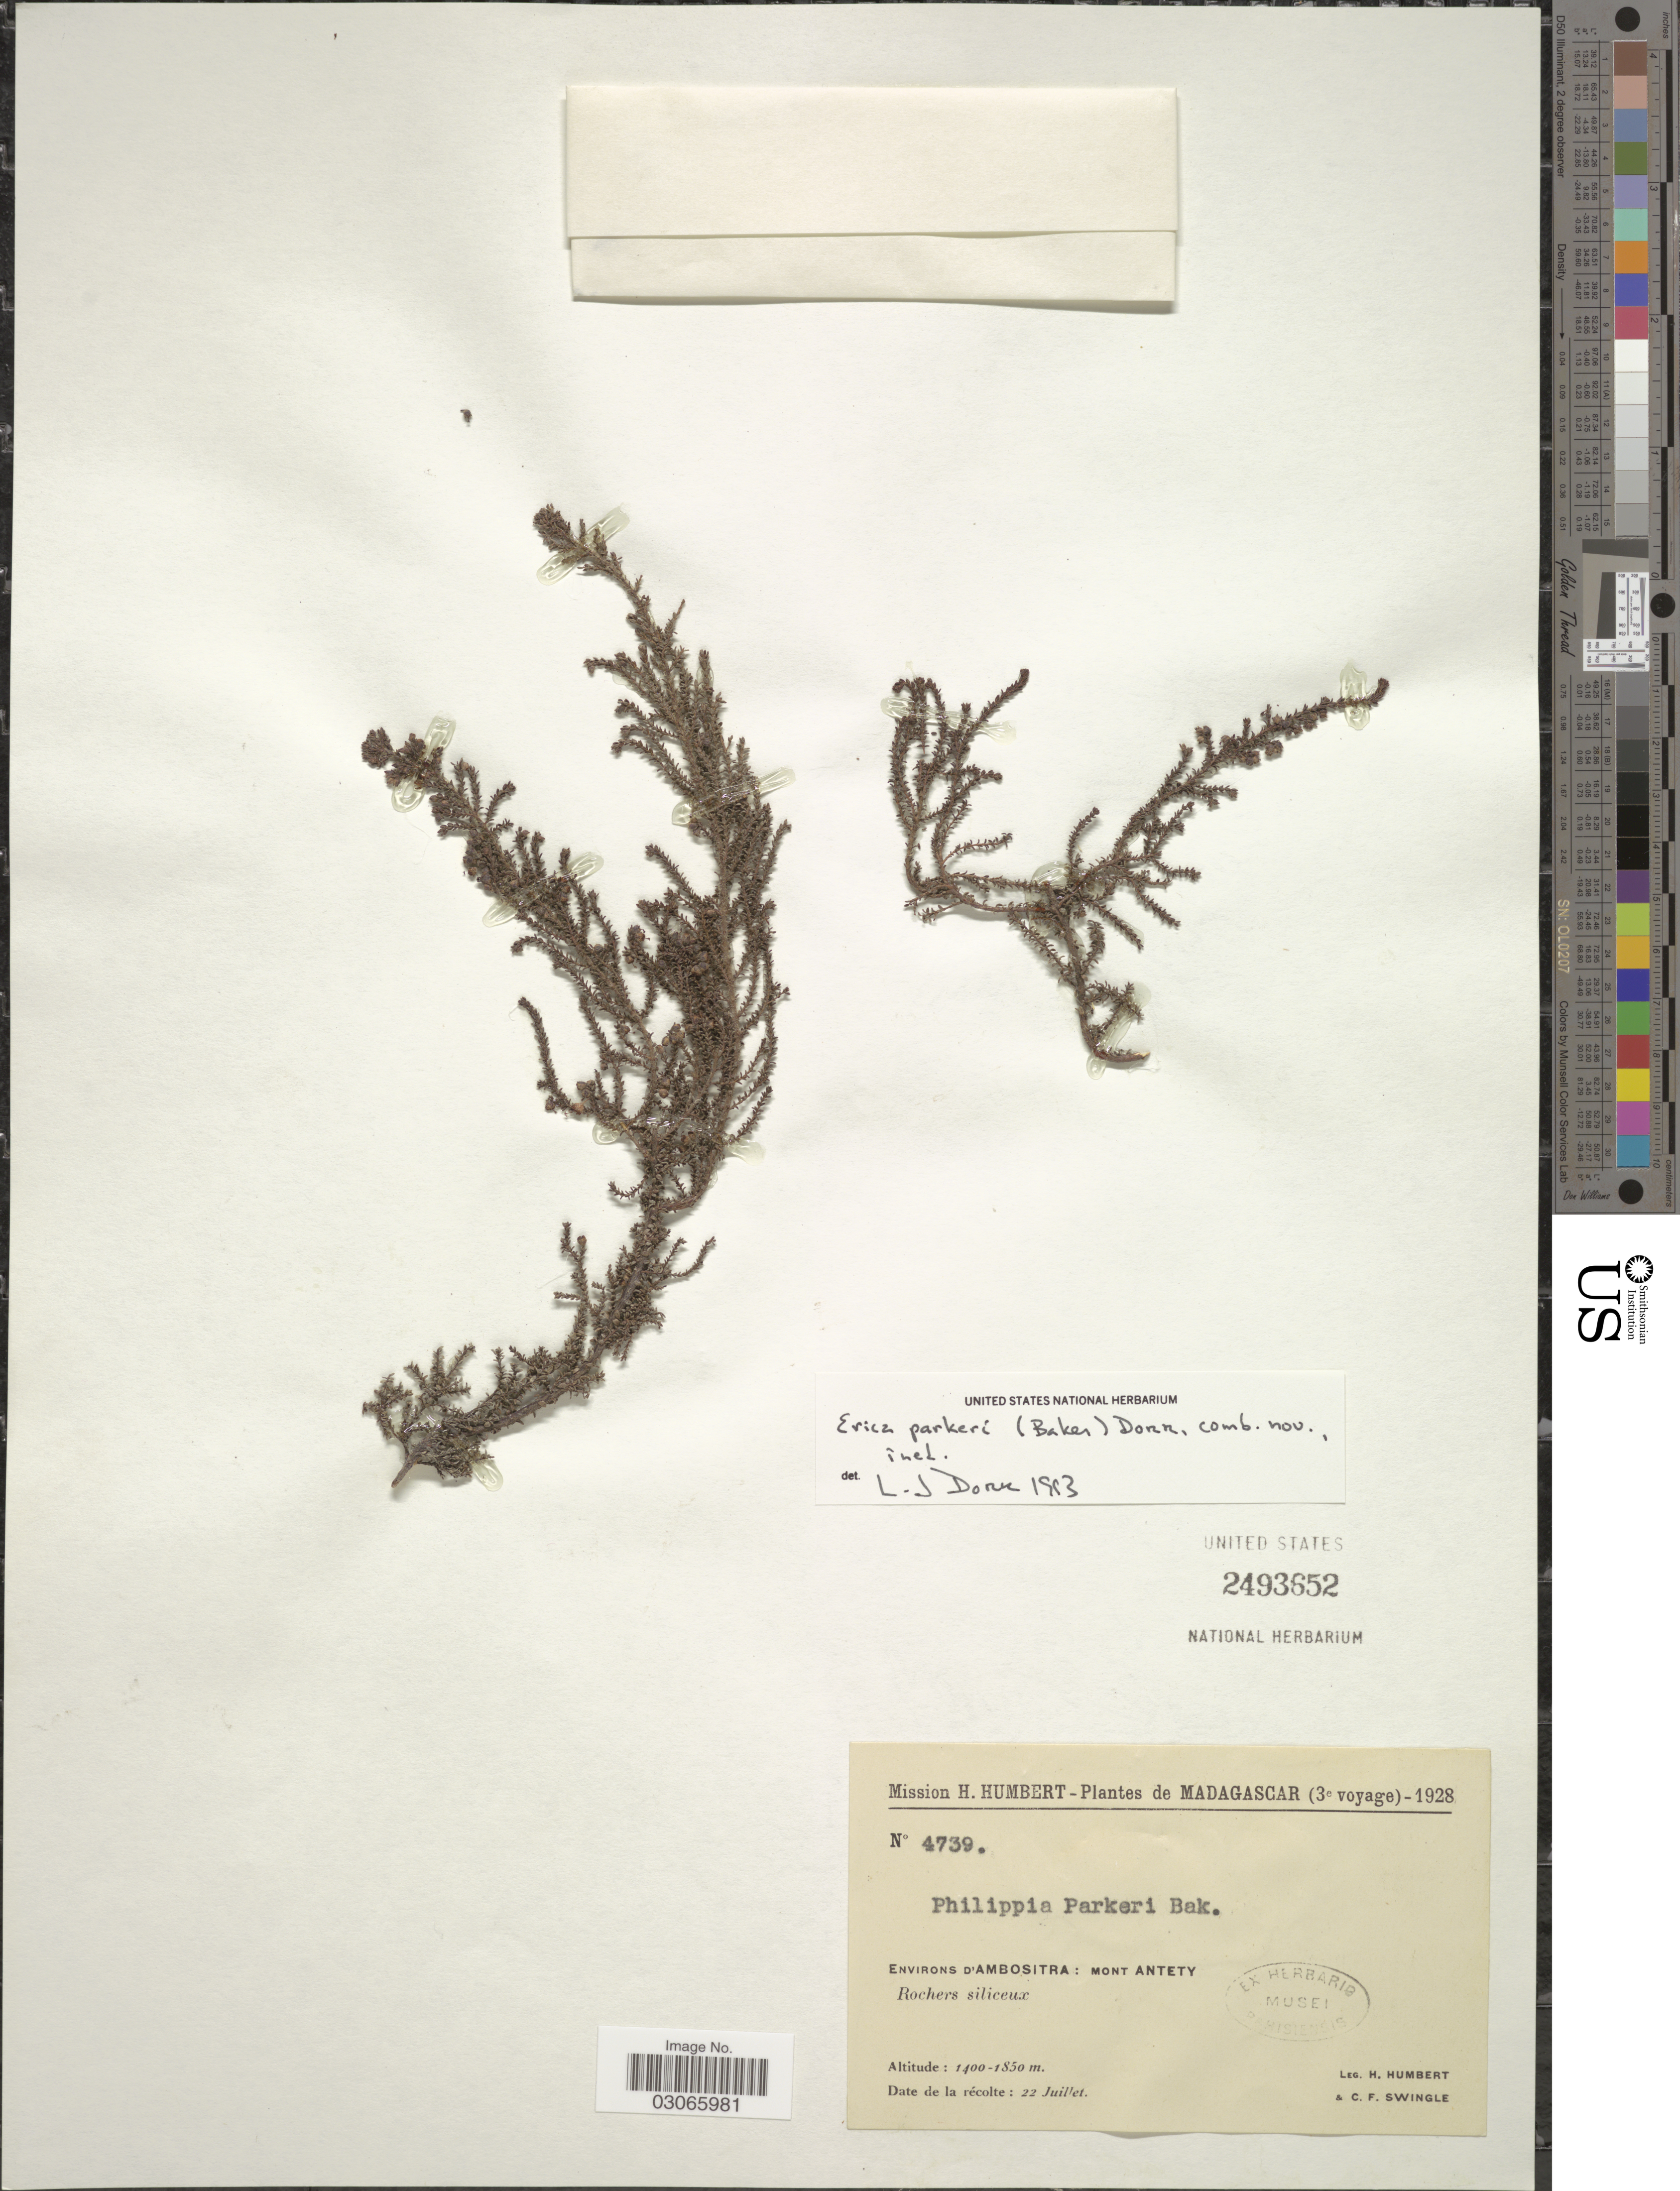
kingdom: Plantae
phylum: Tracheophyta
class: Magnoliopsida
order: Ericales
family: Ericaceae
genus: Erica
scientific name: Erica parkeri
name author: (Baker) Dorr & E.G.H. Oliv.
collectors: H. Humbert & C. Swingle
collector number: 4739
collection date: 1928-07-22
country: Madagascar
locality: Environs d'Ambositra: Mont Antety.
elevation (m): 1400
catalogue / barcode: US 2493652